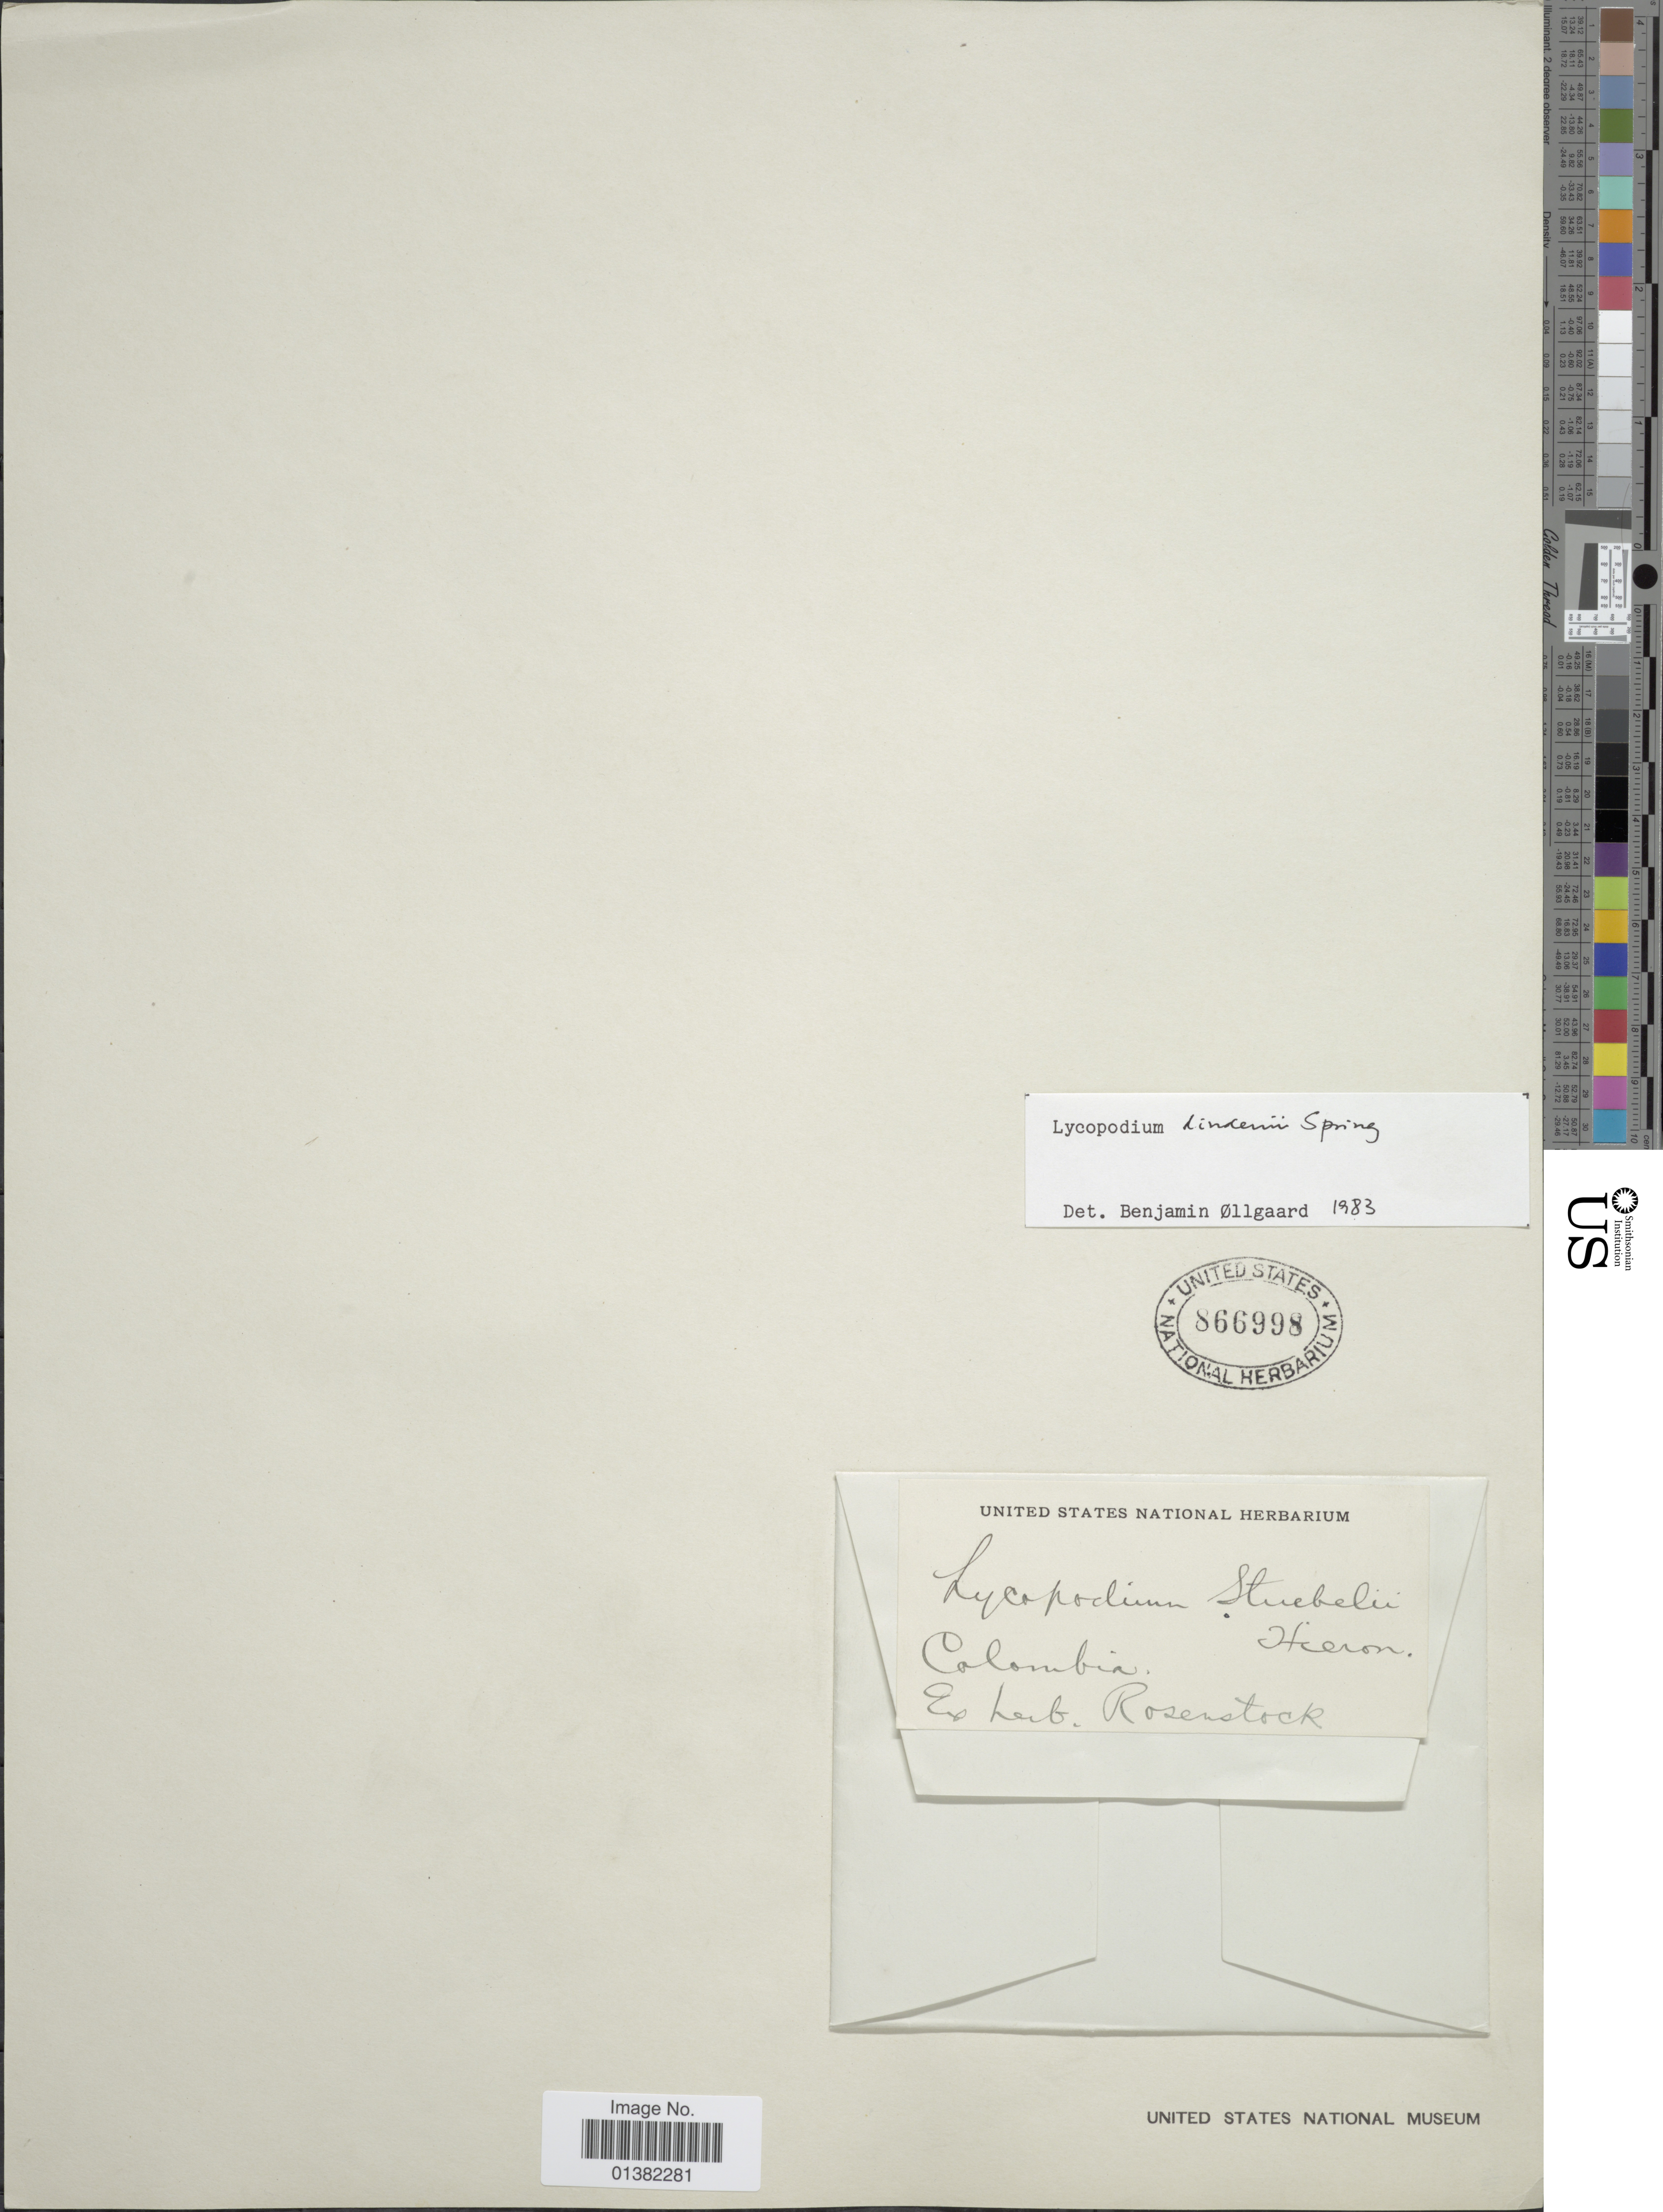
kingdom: Plantae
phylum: Tracheophyta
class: Lycopodiopsida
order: Lycopodiales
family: Lycopodiaceae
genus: Phlegmariurus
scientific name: Phlegmariurus lindenii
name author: (Spring) B. Øllg.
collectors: ex herb. Rosenstock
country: Colombia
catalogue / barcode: US 866998